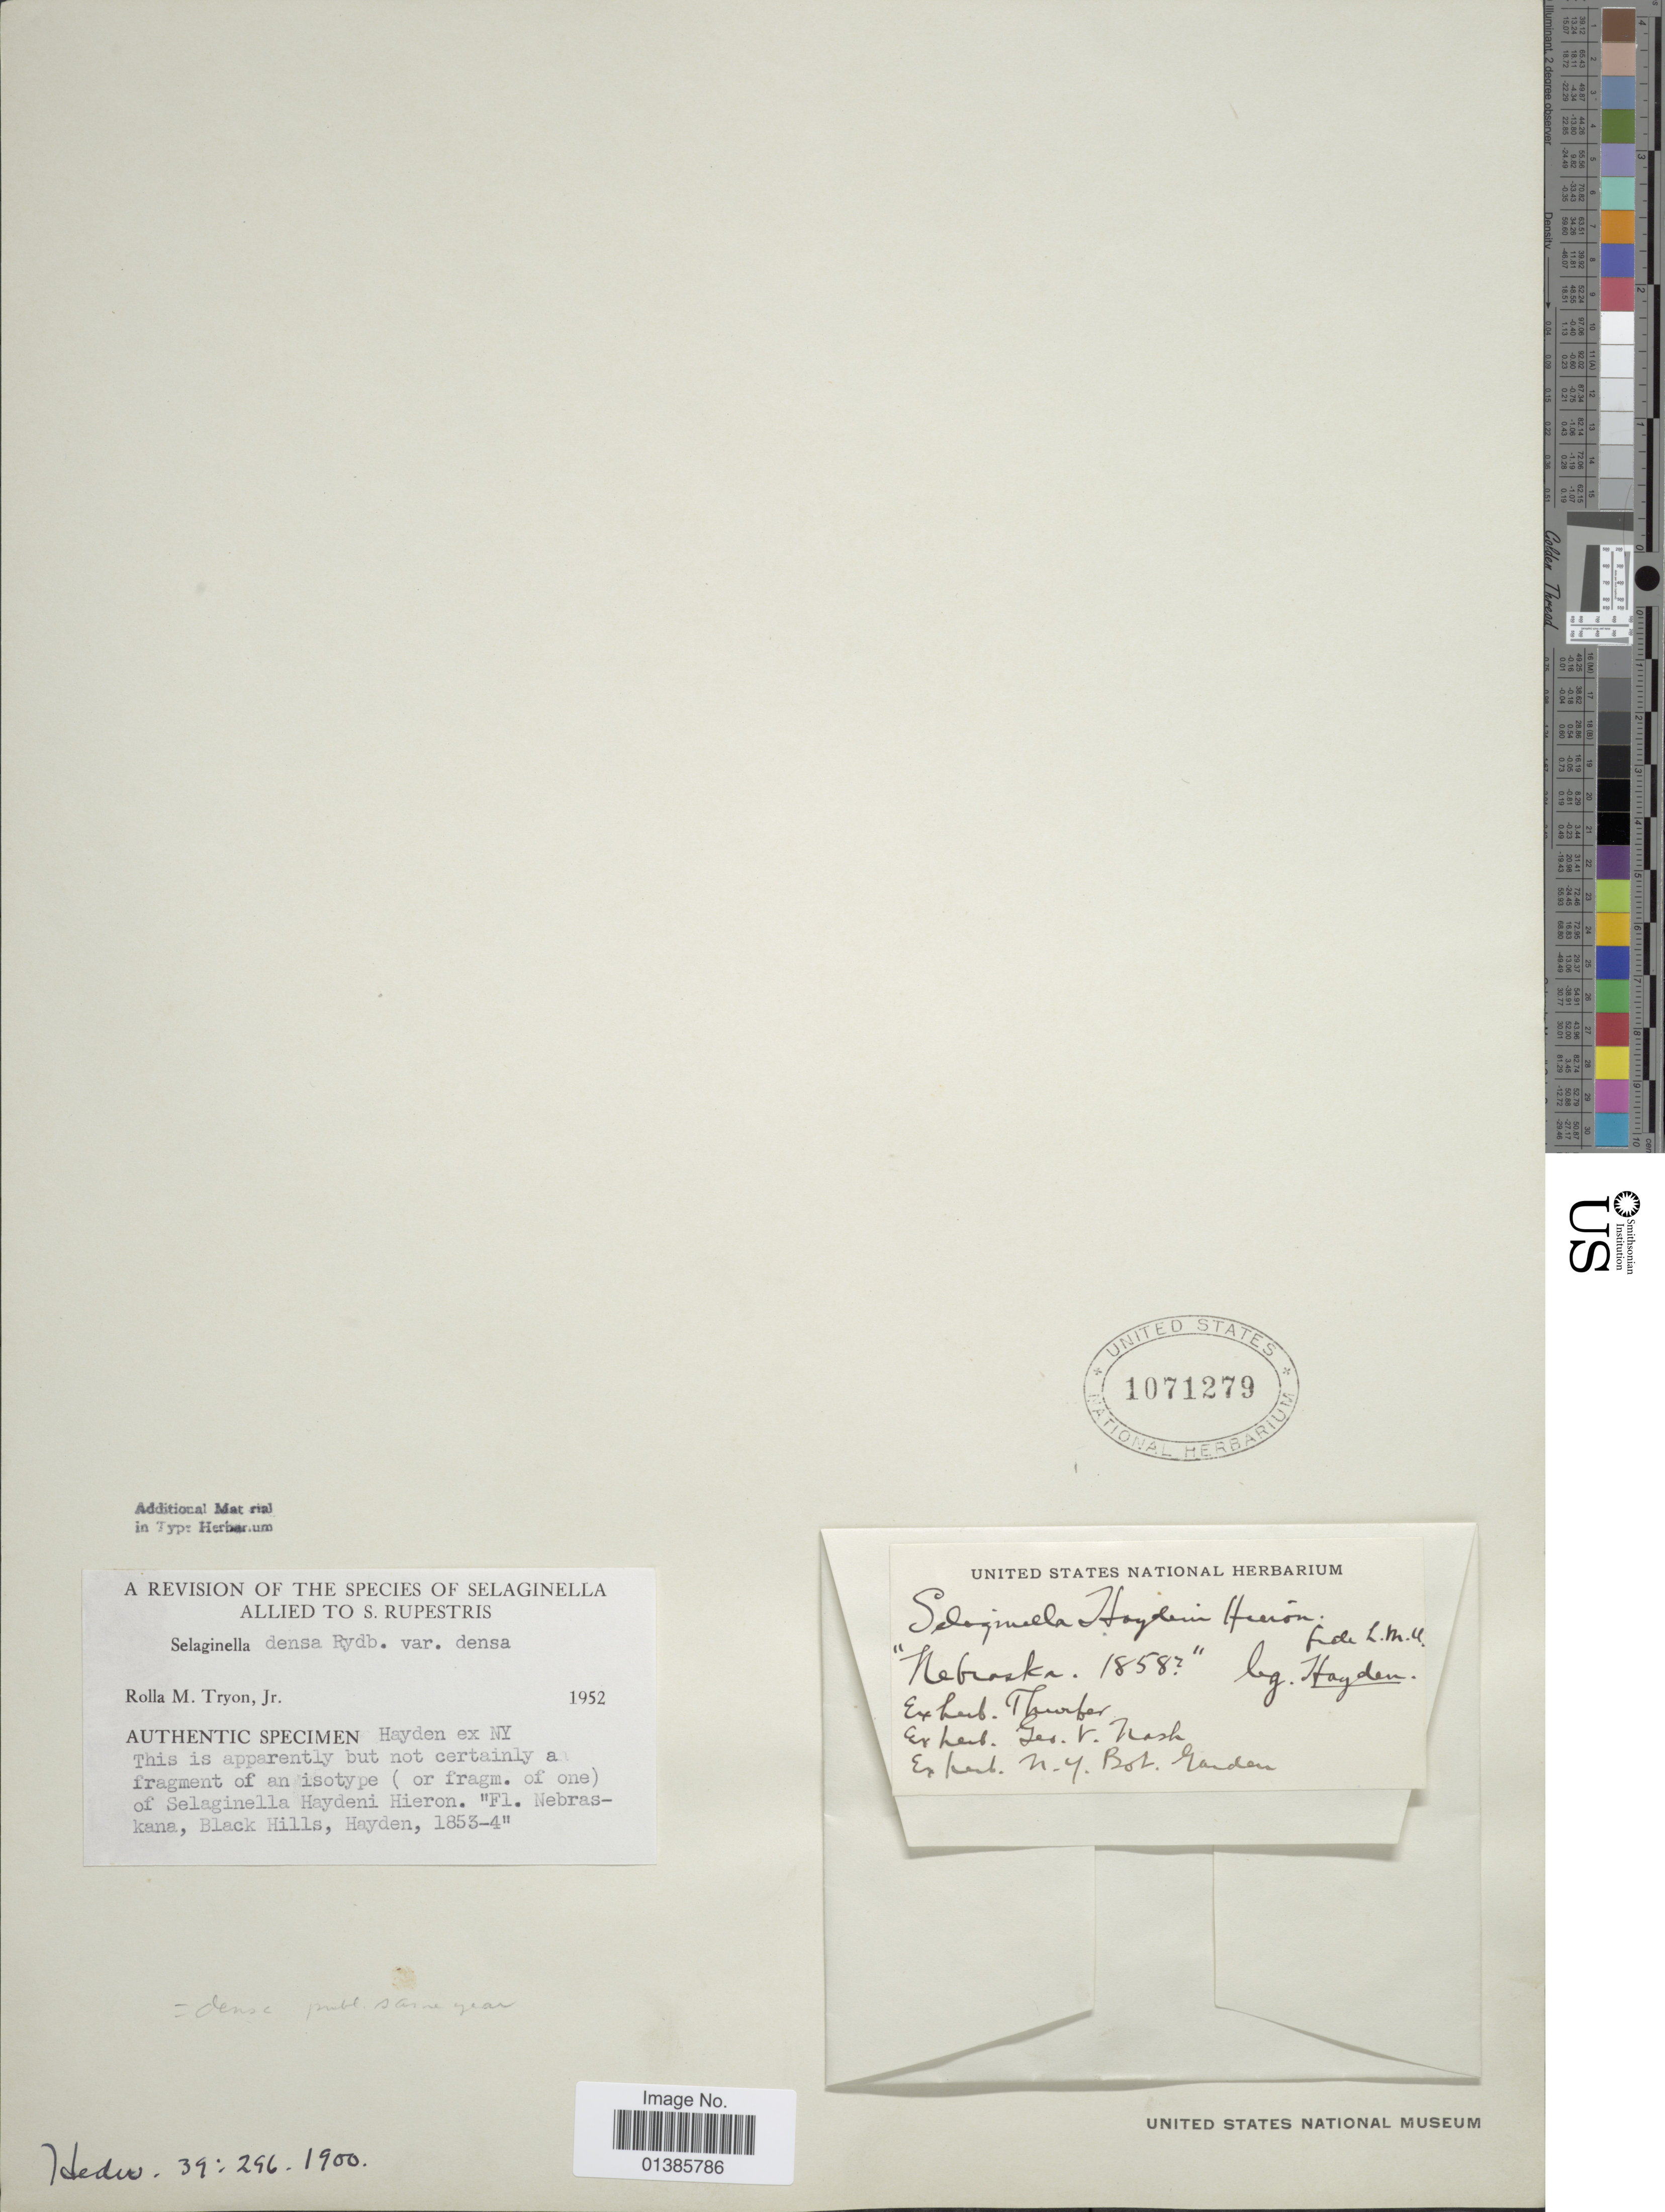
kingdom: Plantae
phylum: Tracheophyta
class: Lycopodiopsida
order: Selaginellales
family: Selaginellaceae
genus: Selaginella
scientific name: Selaginella densa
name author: Rydb.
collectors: -- Hayden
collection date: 1858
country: United States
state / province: Nebraska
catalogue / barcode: US 1071279